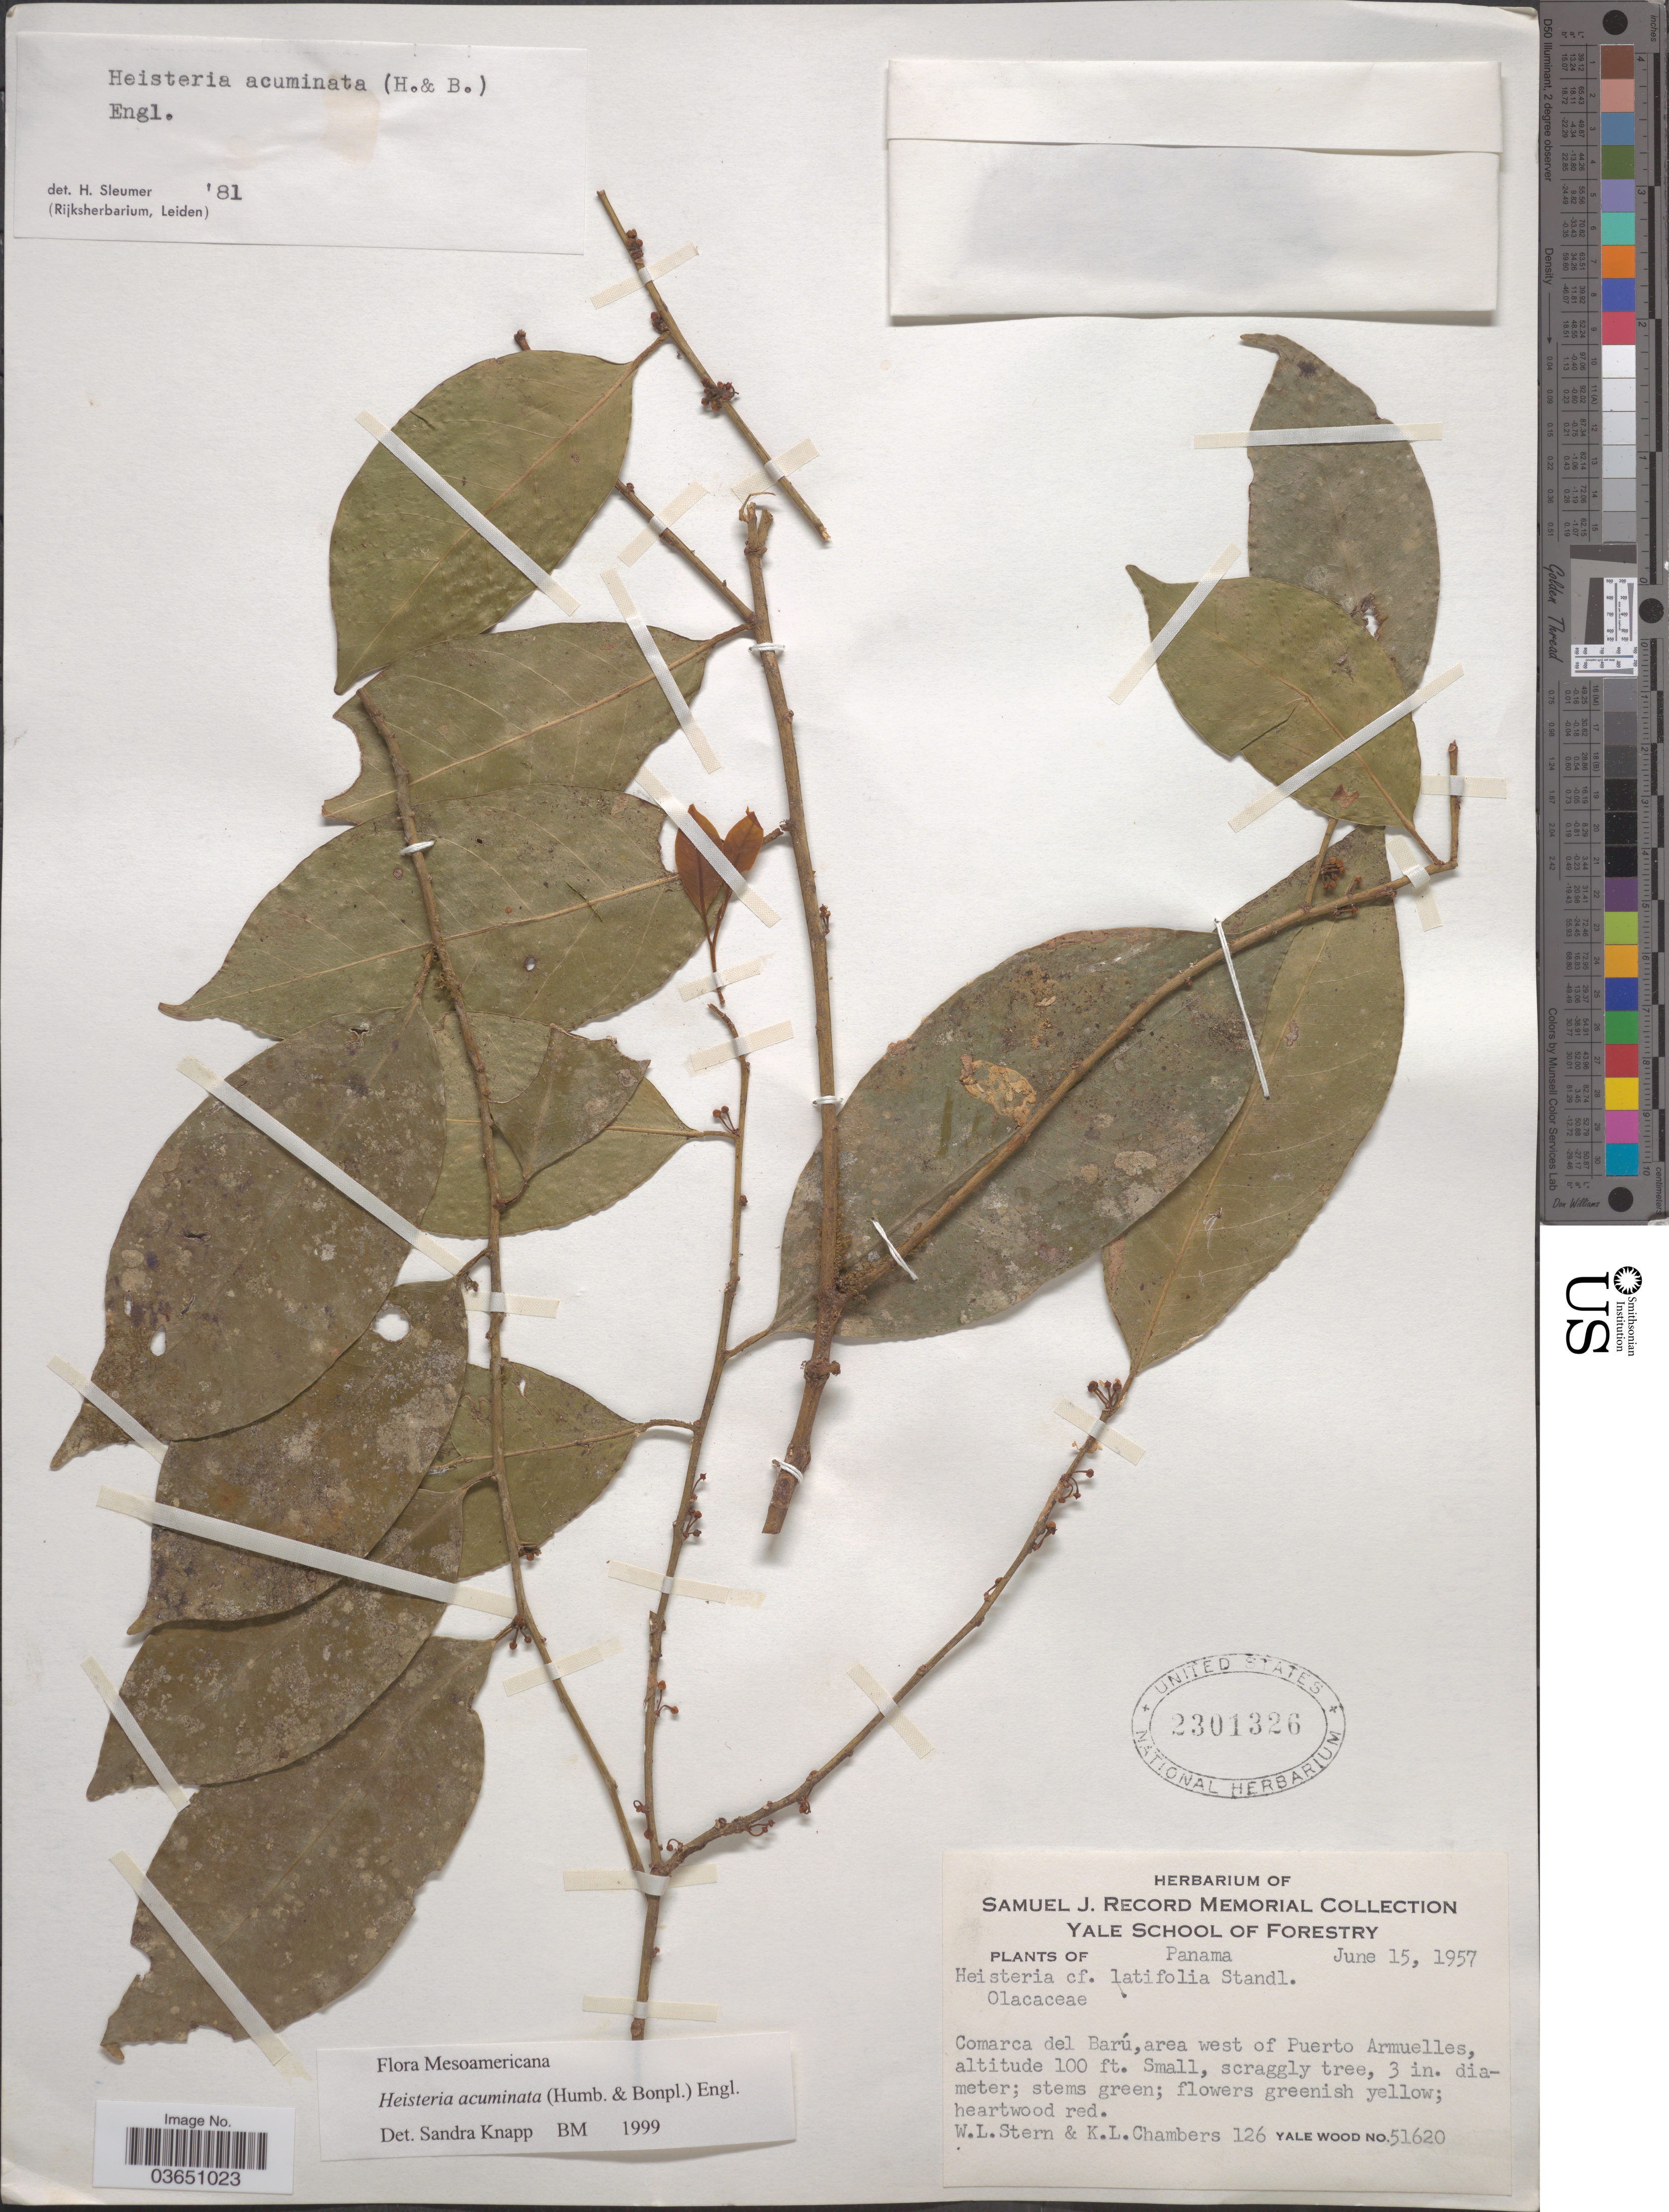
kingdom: Plantae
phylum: Tracheophyta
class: Magnoliopsida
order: Santalales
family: Erythropalaceae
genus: Heisteria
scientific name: Heisteria acuminata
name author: (Humb. & Bonpl.) Engl.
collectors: W. L. Stern & K. Chambers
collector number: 126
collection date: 1957-06-15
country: Panama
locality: Comarca del Barú, area west of Puerto Armuelles.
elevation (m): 30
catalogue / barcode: US 2301326